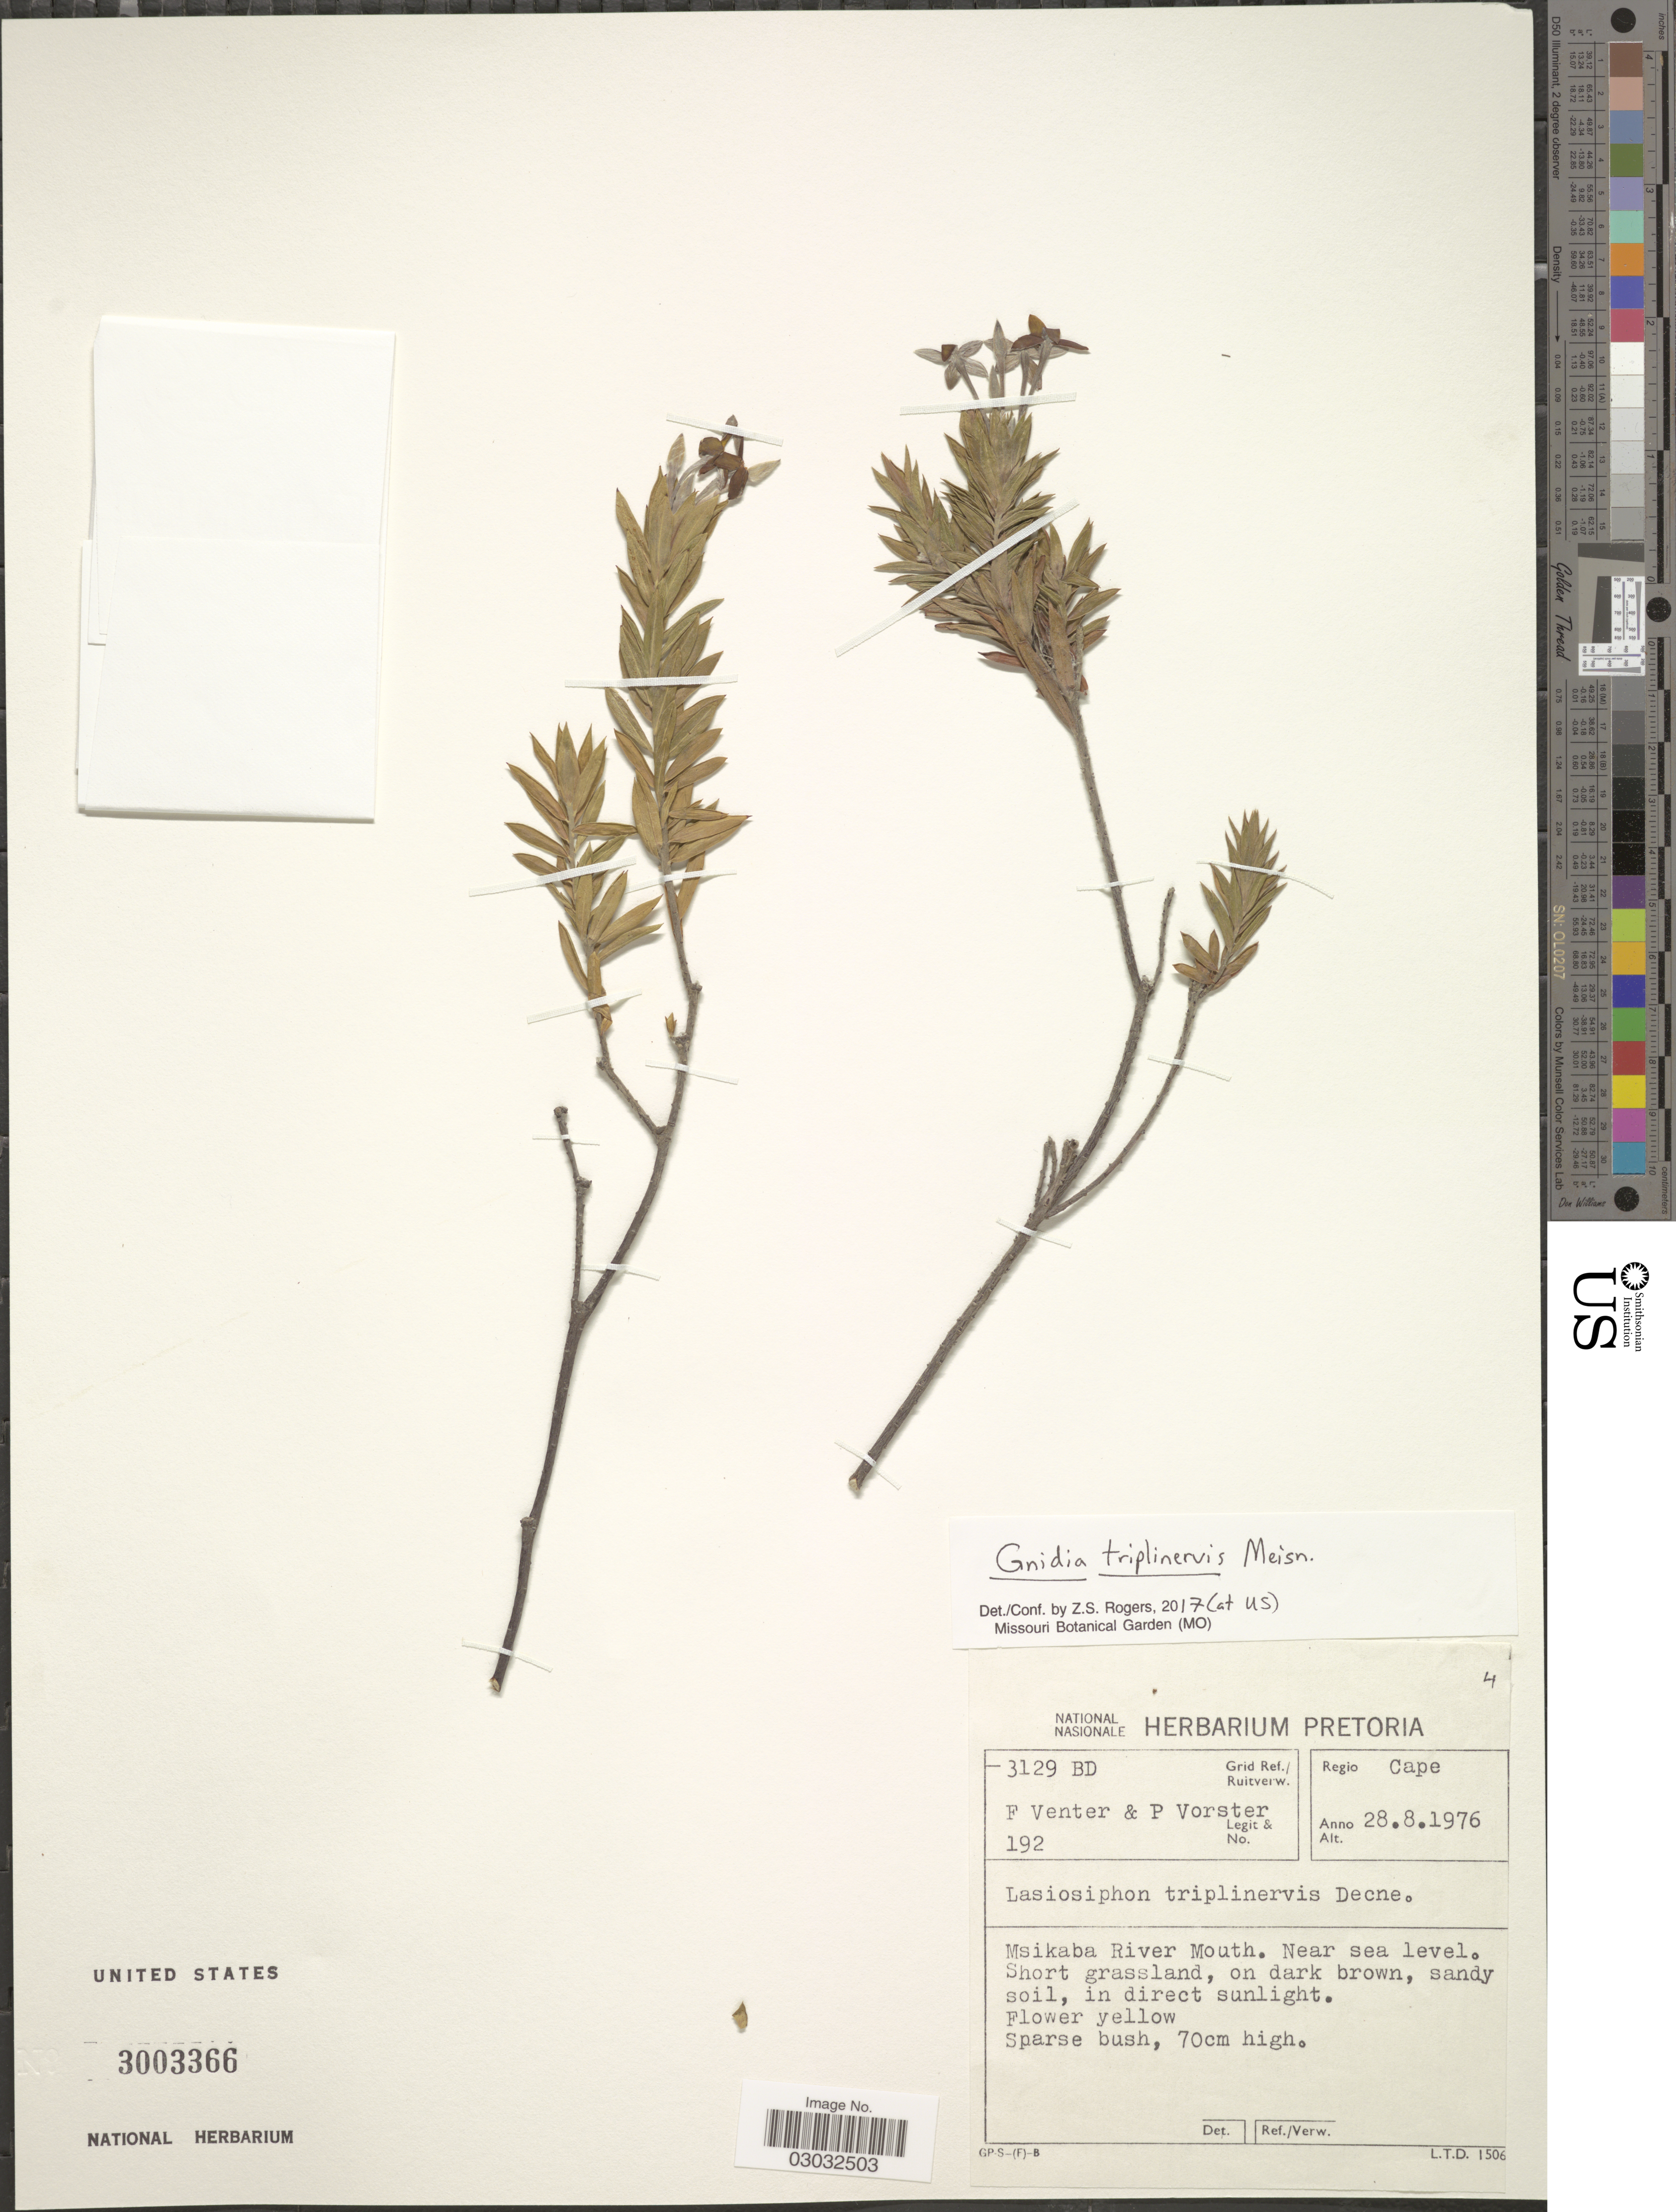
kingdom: Plantae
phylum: Tracheophyta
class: Magnoliopsida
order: Malvales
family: Thymelaeaceae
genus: Lasiosiphon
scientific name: Lasiosiphon triplinervis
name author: (Meisn.) Decne.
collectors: F. Venter & P. Vorster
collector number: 192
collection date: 1976-08-28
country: South Africa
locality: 3129 BD Grid Ref./ Ruitverw. Regio Cape. Msikaba River Mouth.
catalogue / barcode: US 3003366